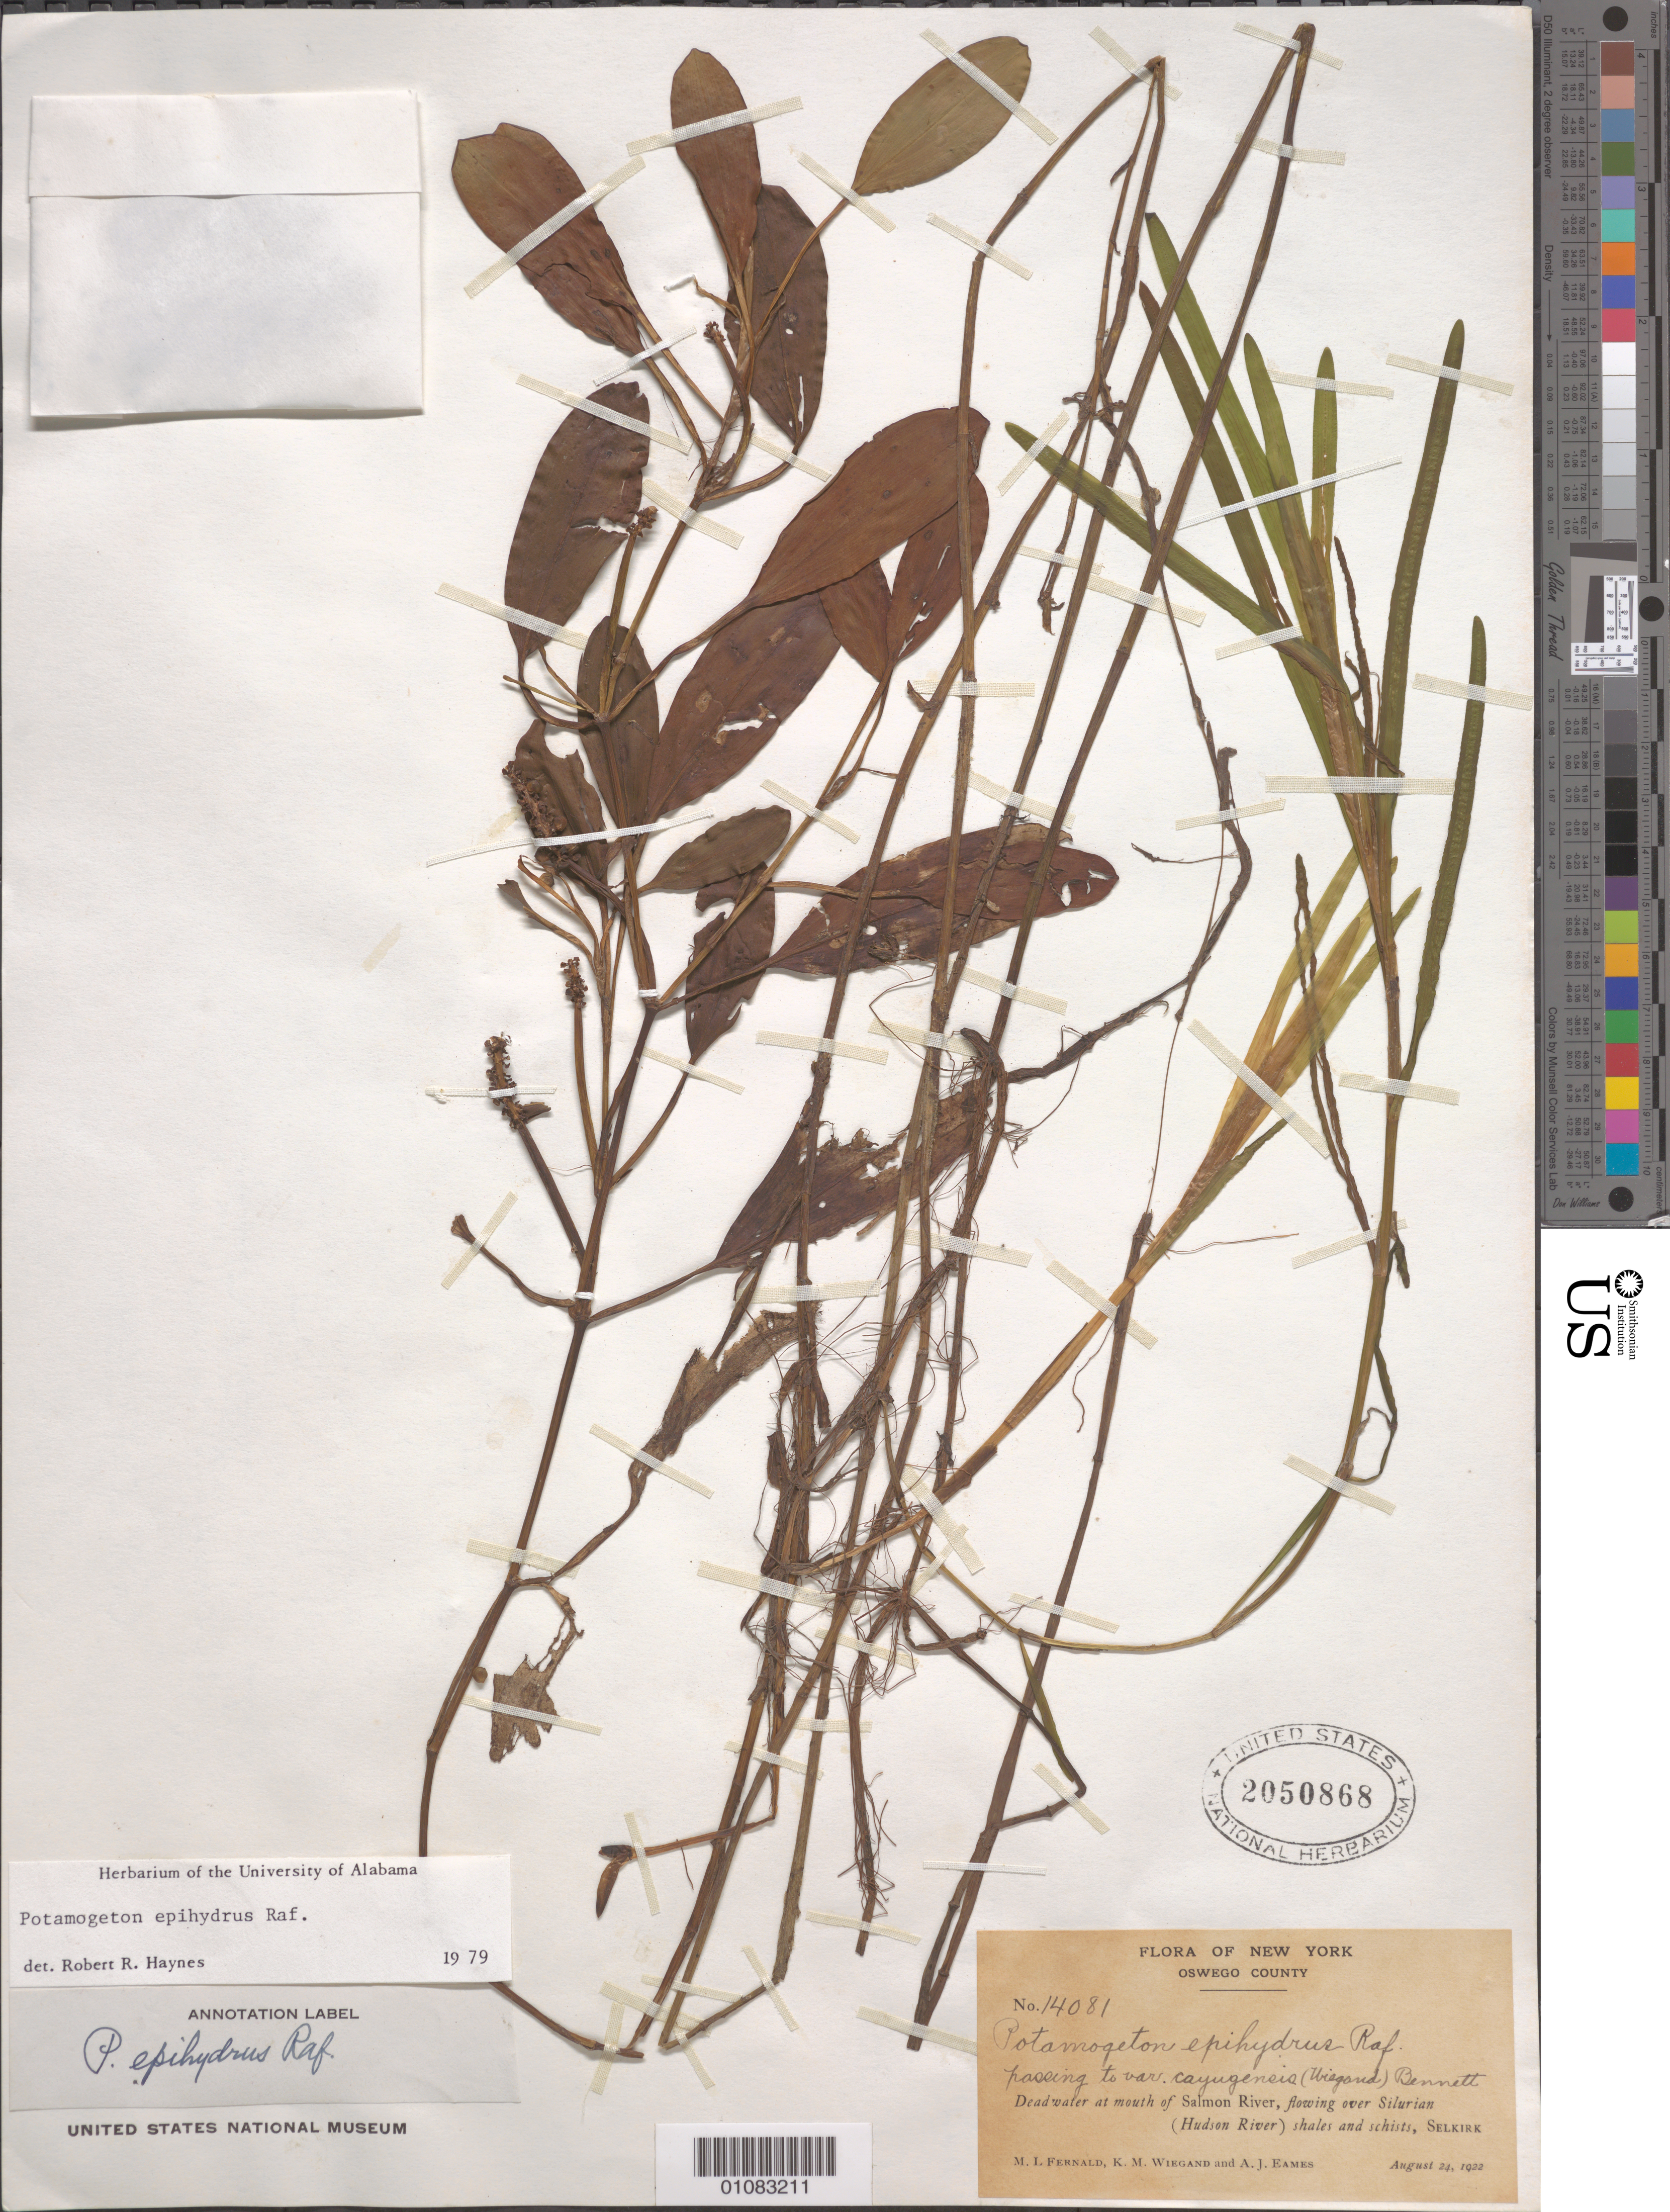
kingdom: Plantae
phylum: Tracheophyta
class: Liliopsida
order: Alismatales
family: Potamogetonaceae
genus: Potamogeton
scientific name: Potamogeton epihydrus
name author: Raf.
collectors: M. L. Fernald, K. M. Wiegand & A. J. Eames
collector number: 14081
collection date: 1922-08-24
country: United States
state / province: New York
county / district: Oswego County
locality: Selkirk, flowing over Silurian (Hudson River), Salmon River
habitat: Deadwater at mouth of river.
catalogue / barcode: US 2050868